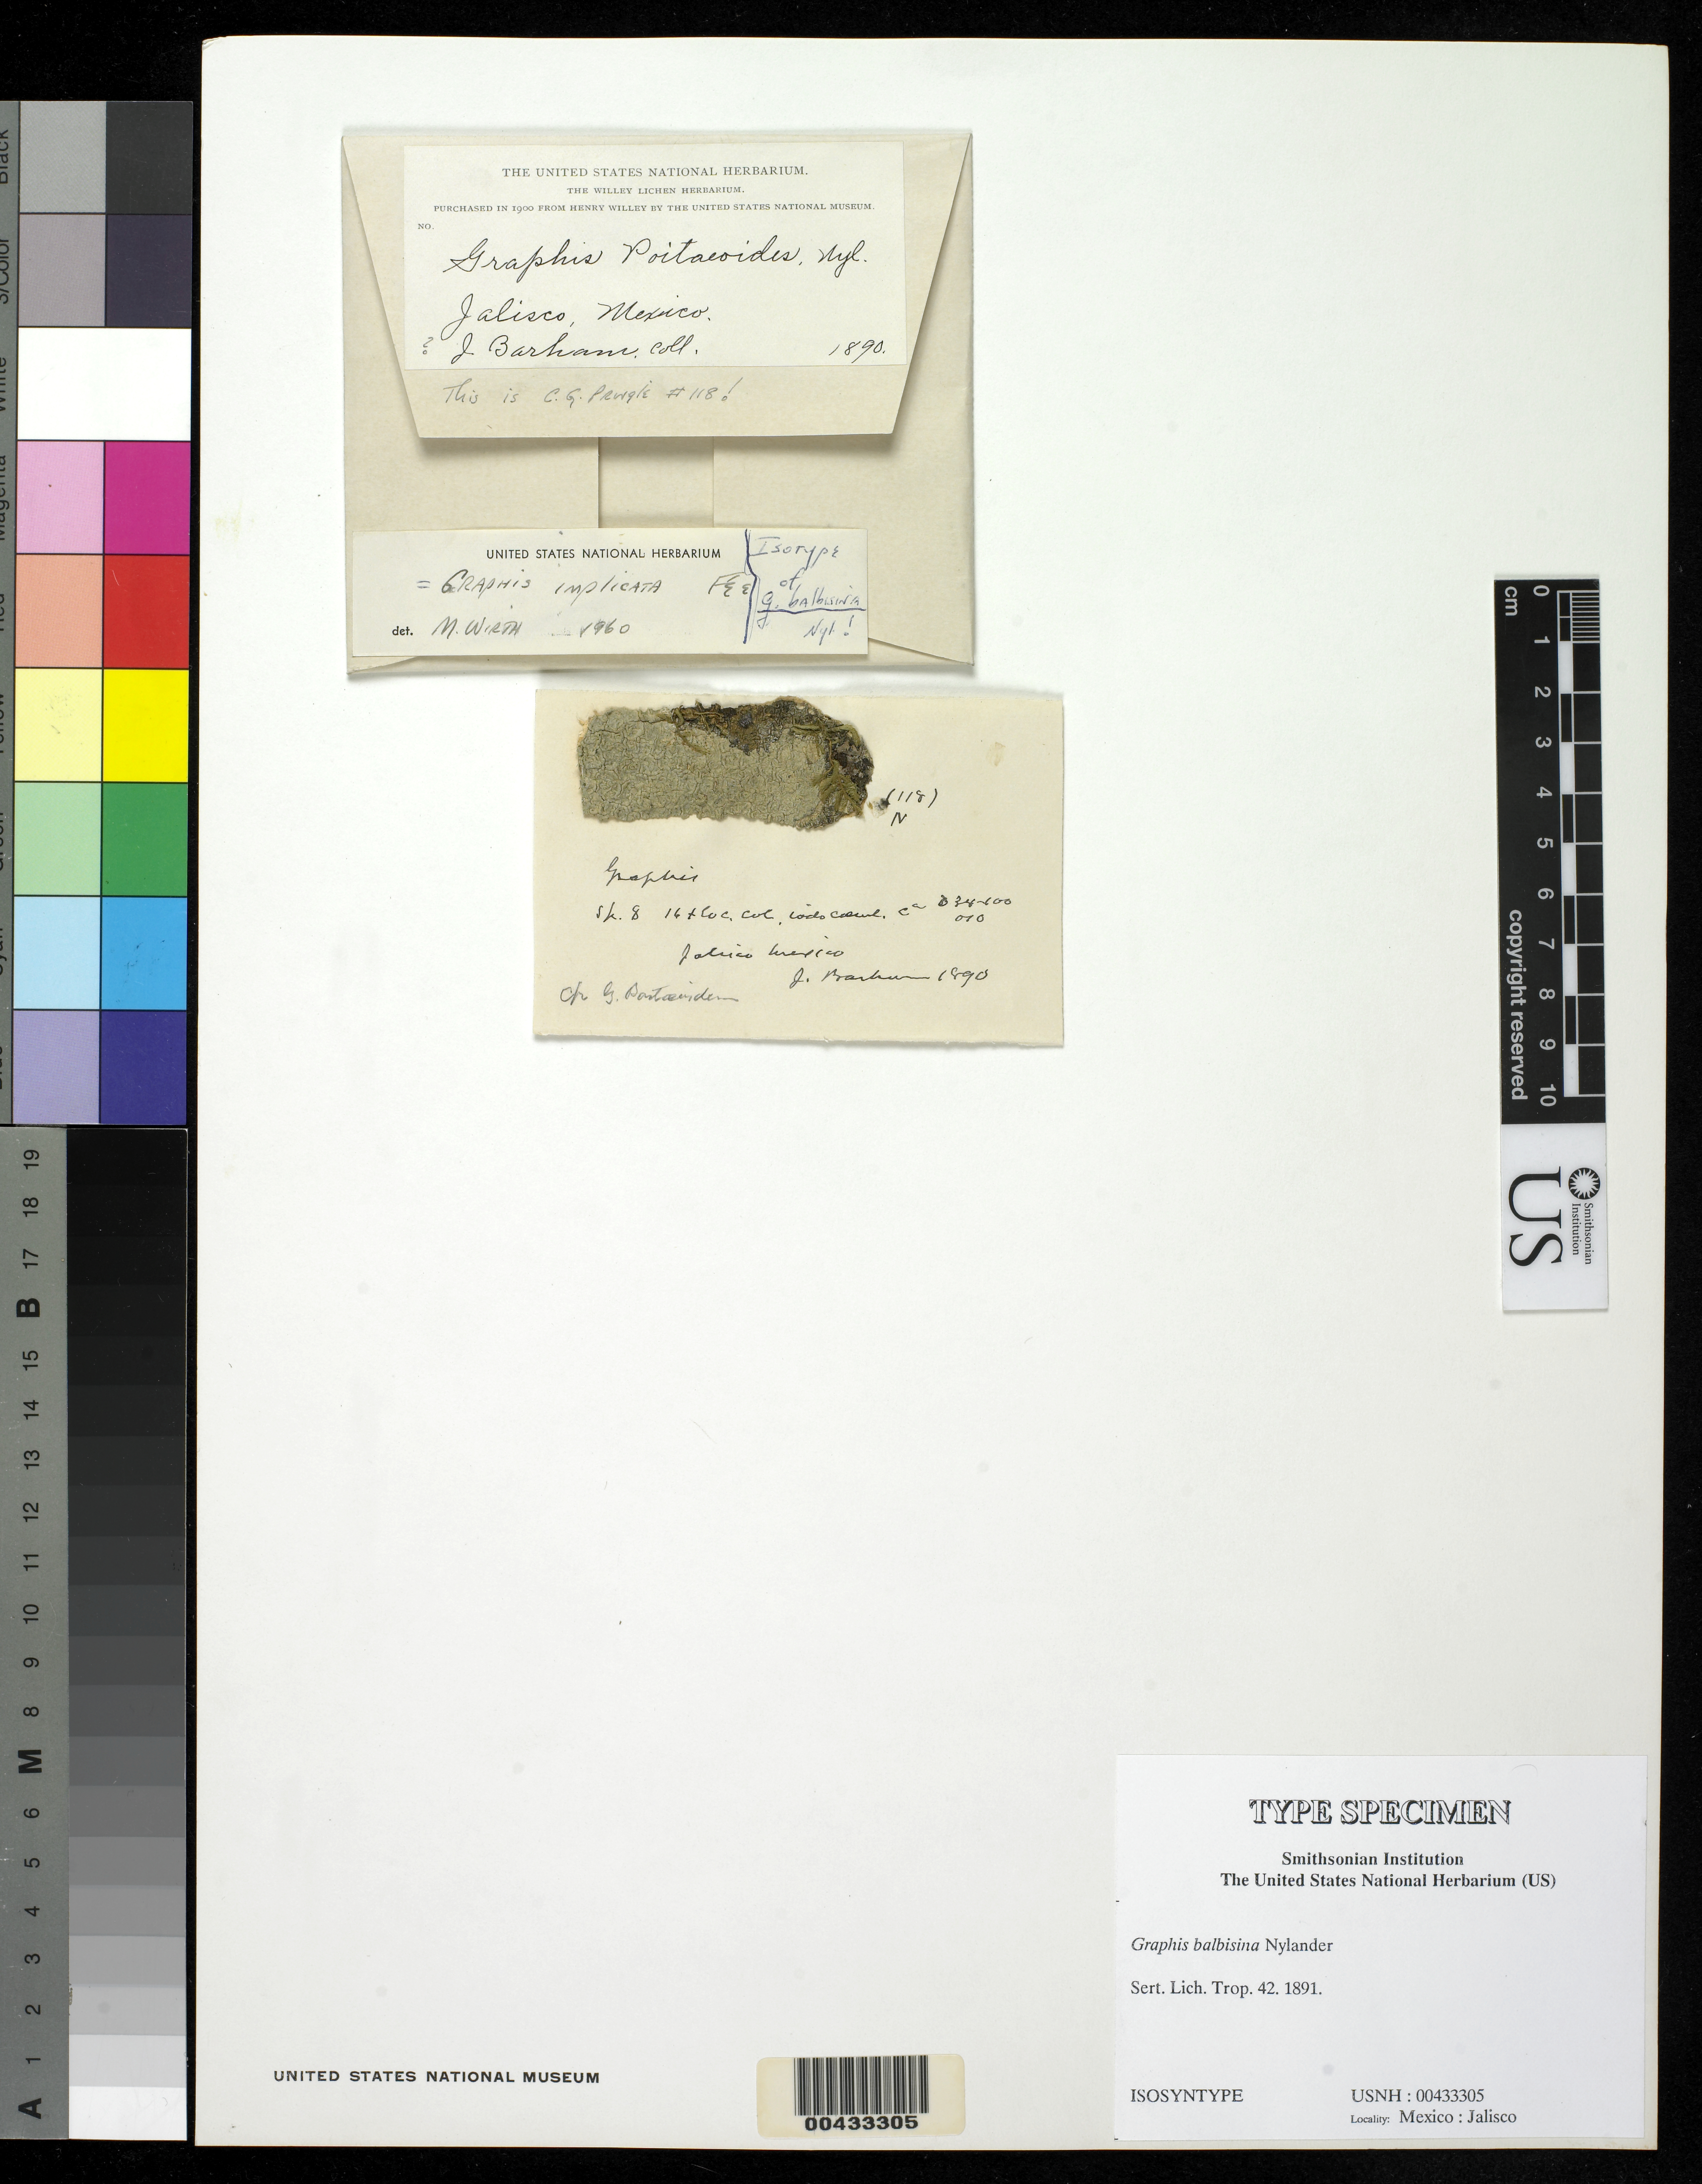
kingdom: Fungi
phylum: Ascomycota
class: Lecanoromycetes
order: Ostropales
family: Graphidaceae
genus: Graphis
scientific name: Graphis balbisina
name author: Nyl.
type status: Isosyntype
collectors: J. Barhani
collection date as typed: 1890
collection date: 1890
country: Mexico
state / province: Jalisco